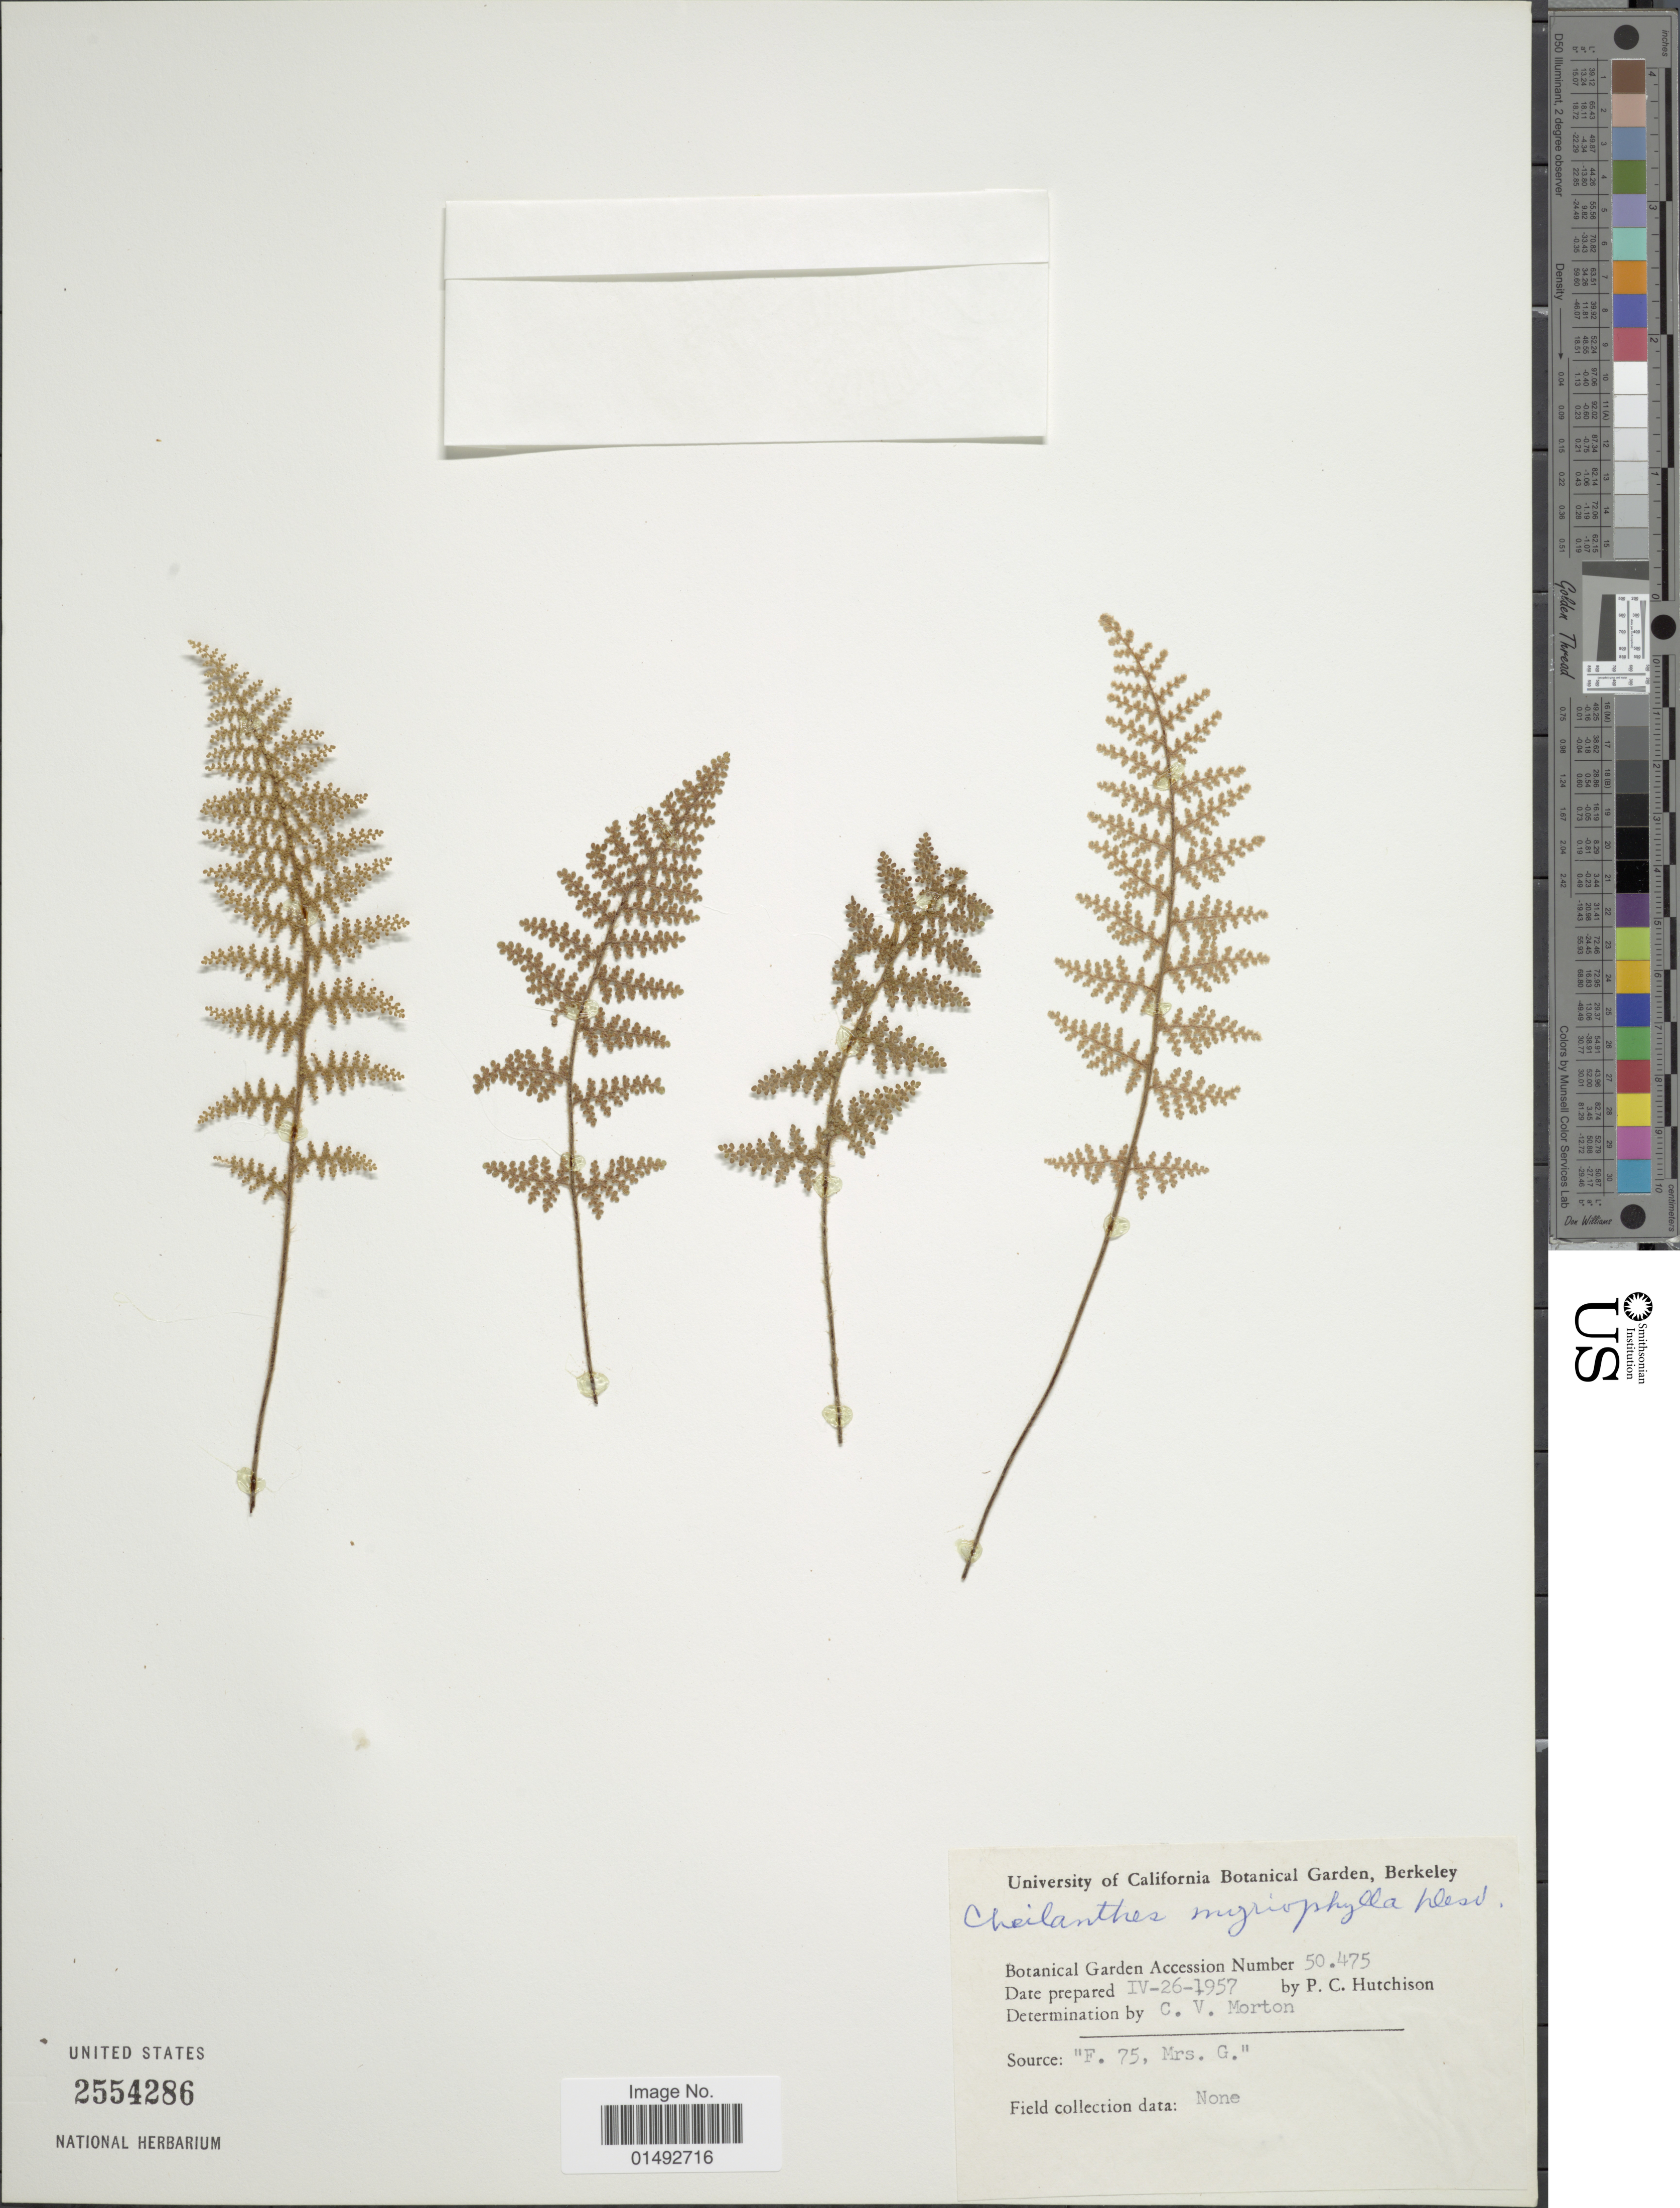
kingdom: Plantae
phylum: Tracheophyta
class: Polypodiopsida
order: Polypodiales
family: Pteridaceae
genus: Myriopteris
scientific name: Myriopteris myriophylla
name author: (Desv.) J. Sm.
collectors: P. C. Hutchison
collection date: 1957-04-26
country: United States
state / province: California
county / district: Alameda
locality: University of California Botanical Garden, Berkeley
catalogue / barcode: US 2554286